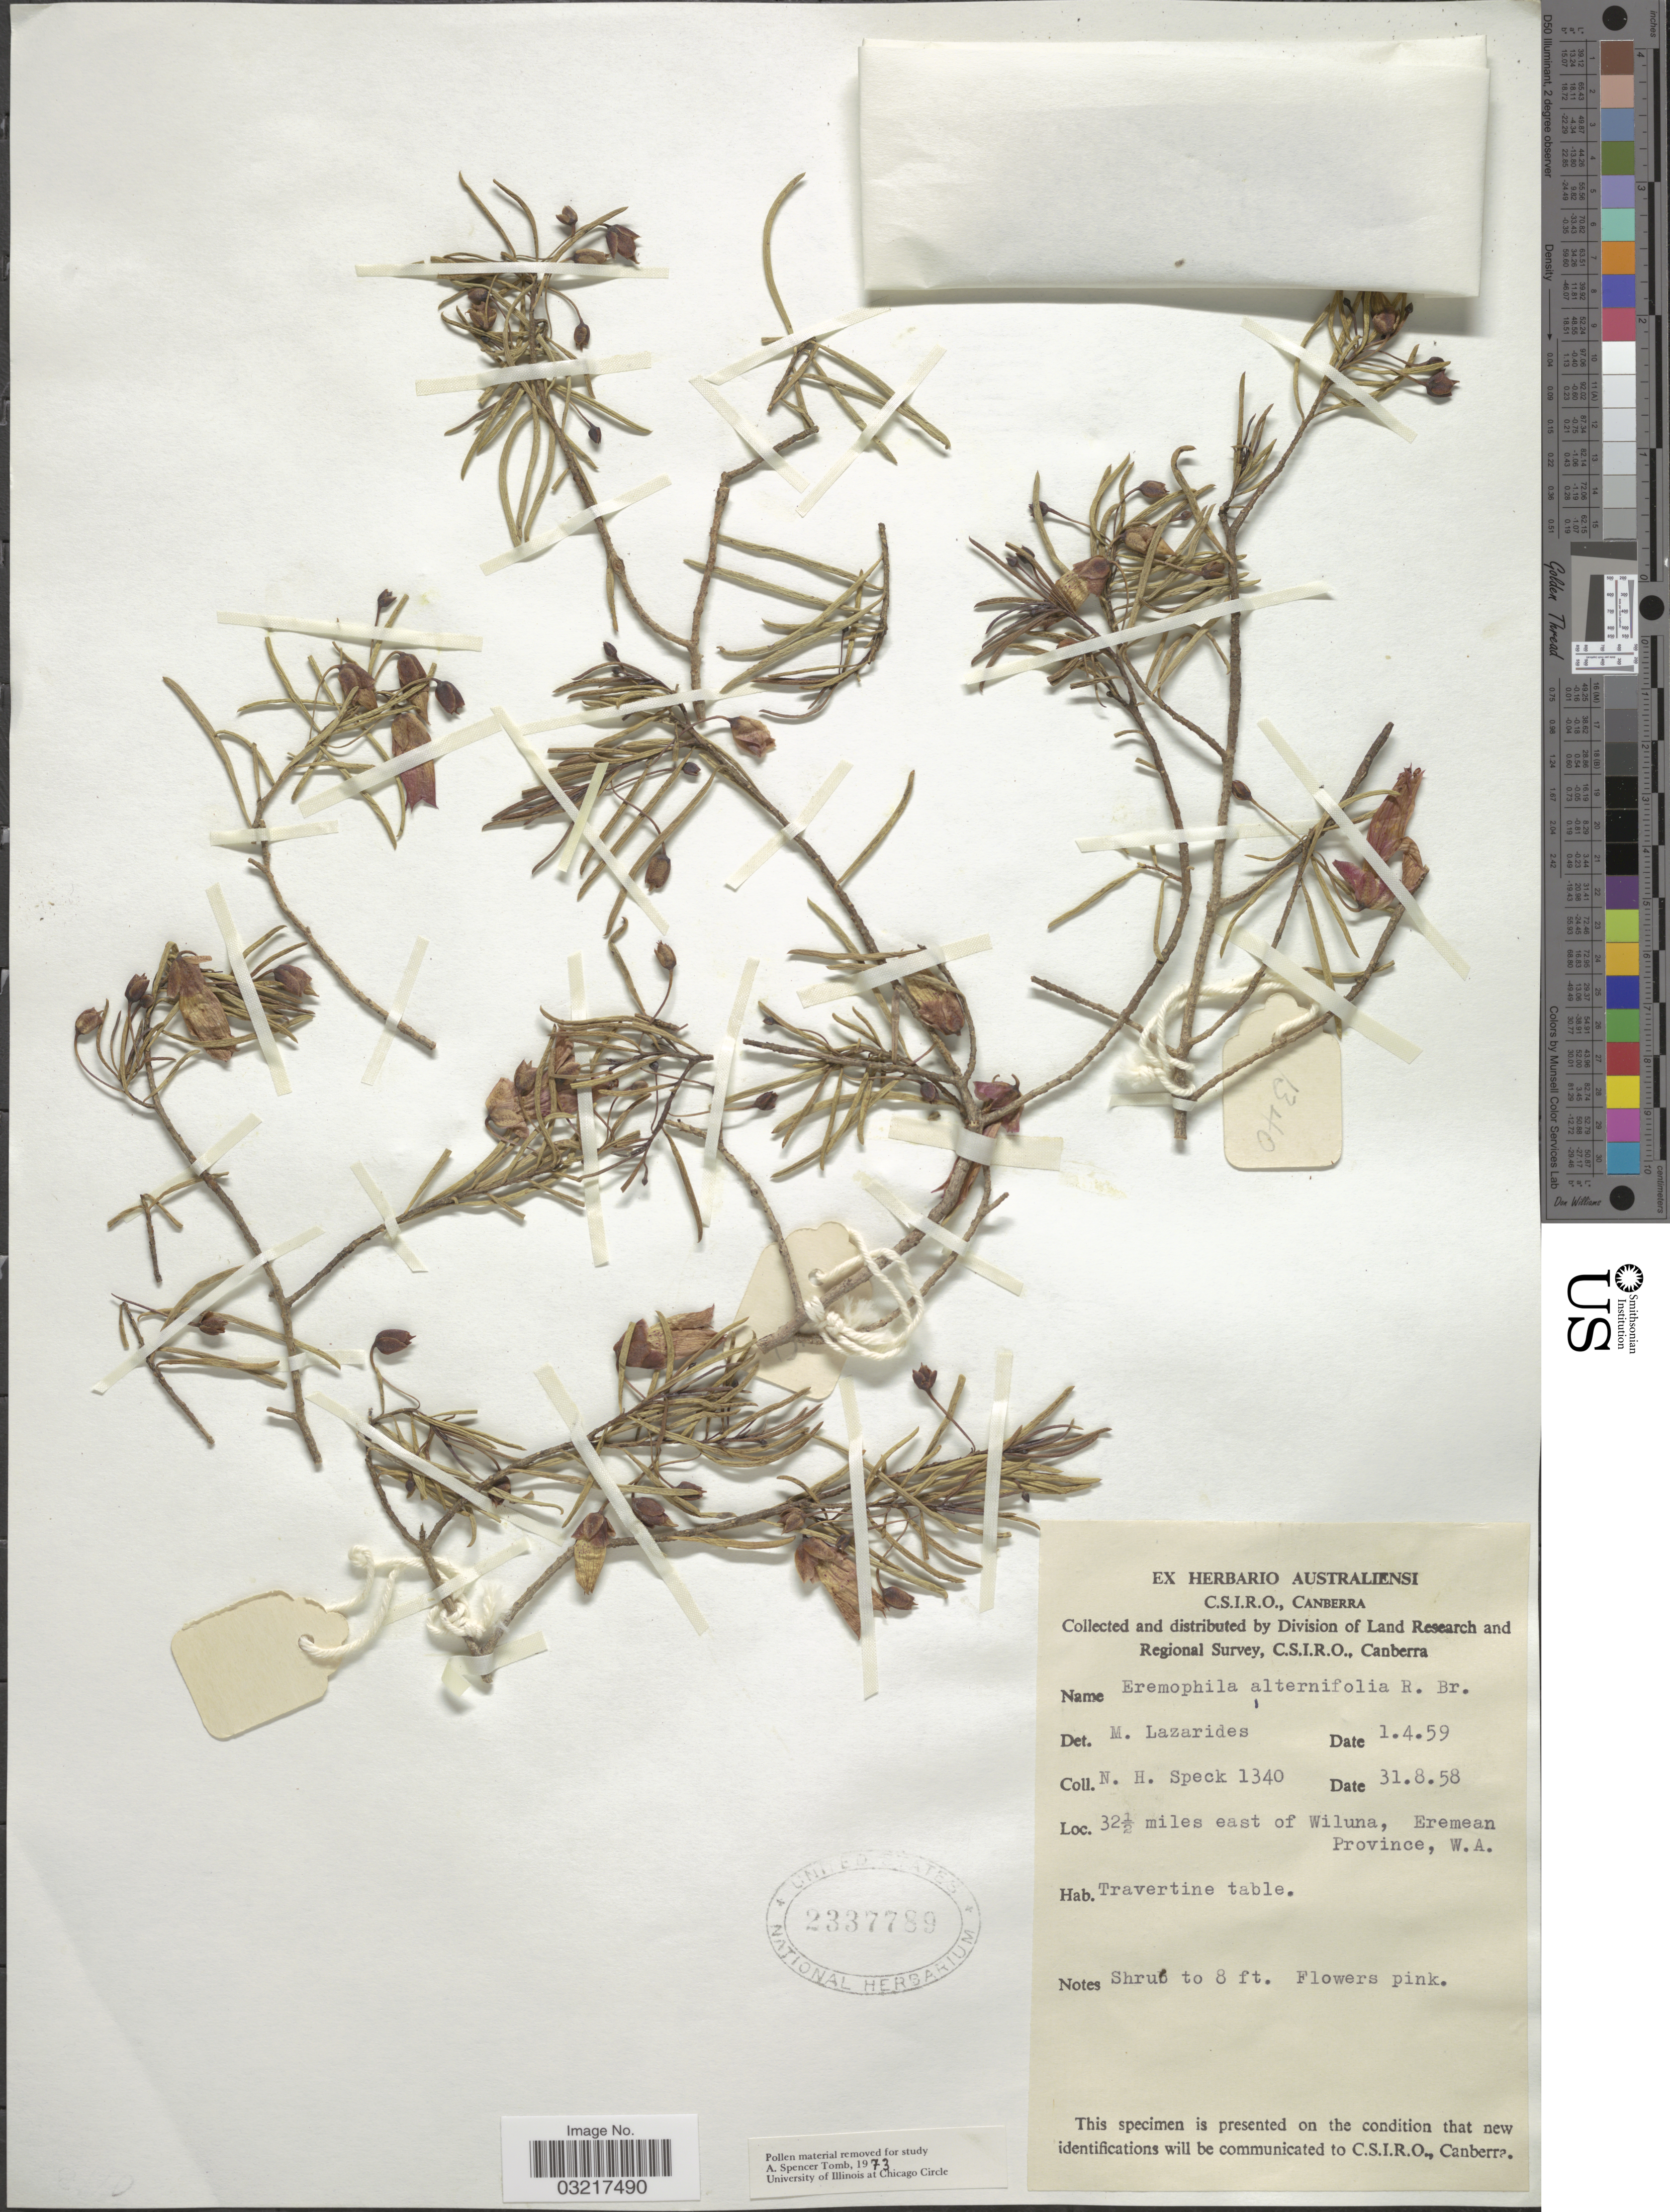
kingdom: Plantae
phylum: Tracheophyta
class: Magnoliopsida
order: Lamiales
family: Scrophulariaceae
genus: Eremophila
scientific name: Eremophila alternifolia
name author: R. Br.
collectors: N. Speck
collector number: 1340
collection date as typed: Transcribed d/m/y: 31/8/58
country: Australia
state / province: Western Australia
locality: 32½ miles east of Wiluna, Eremean Province, W. A. Travertine table.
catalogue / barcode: US 2337789